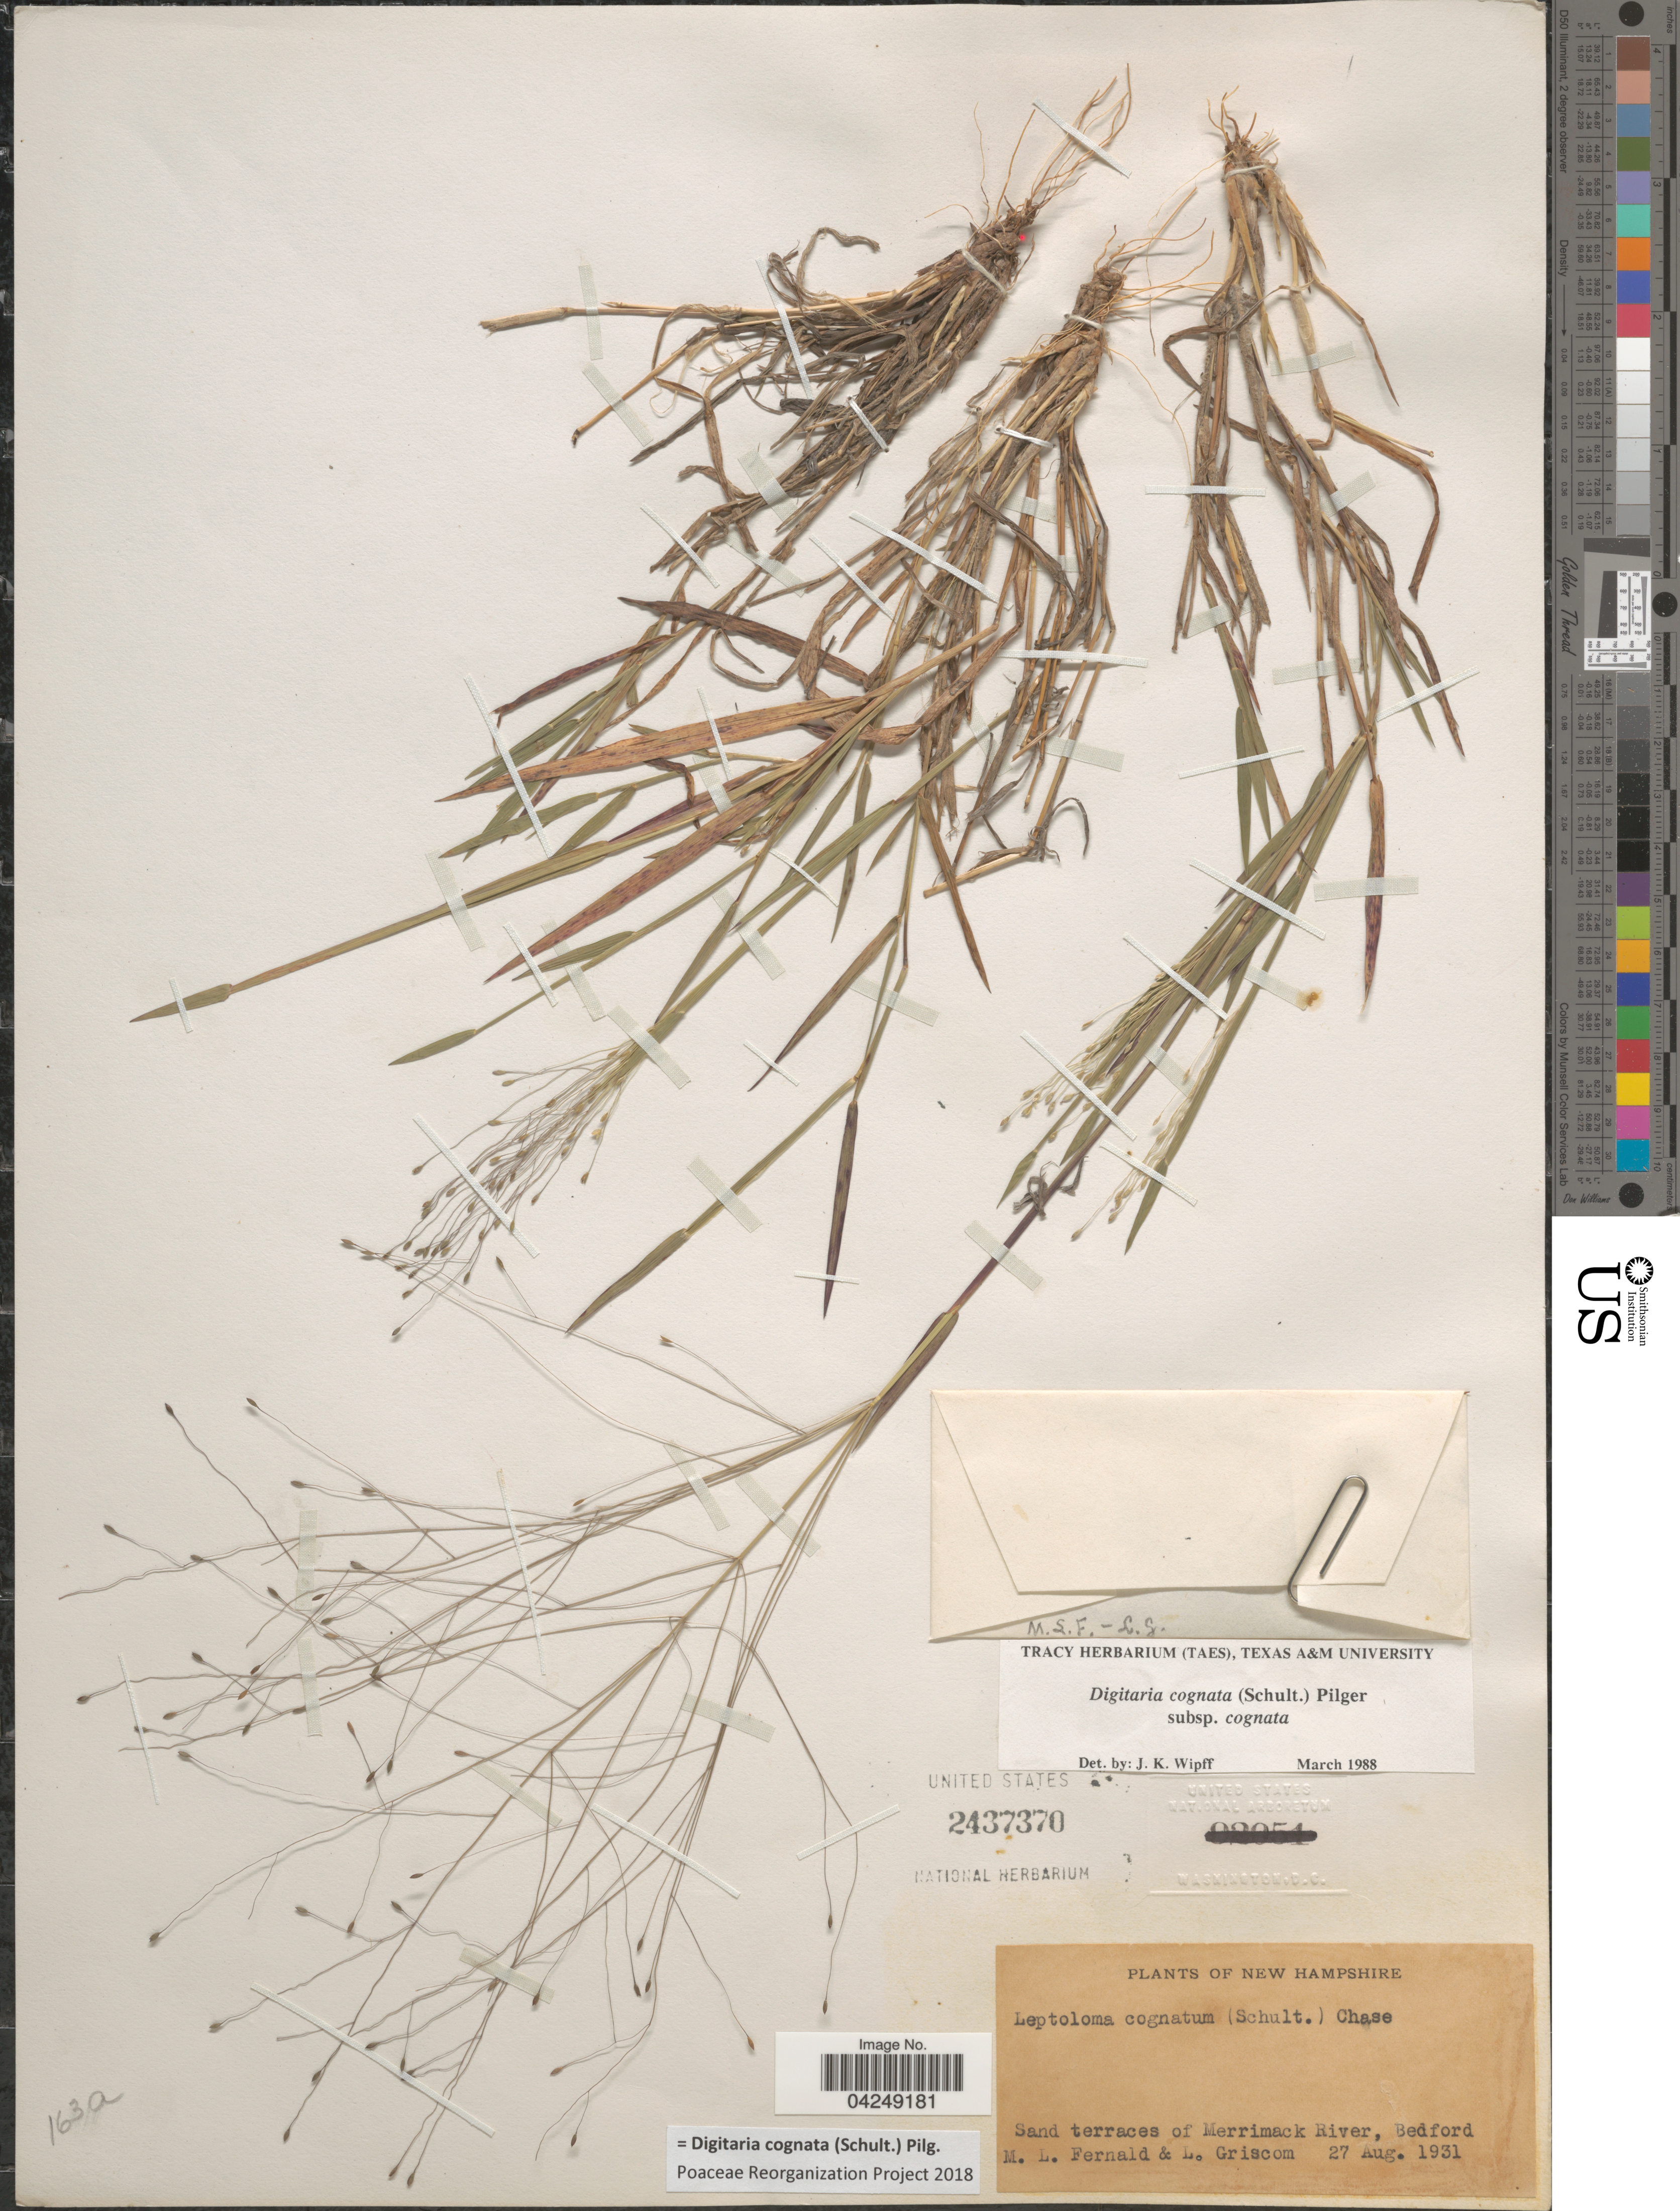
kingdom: Plantae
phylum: Tracheophyta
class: Liliopsida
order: Poales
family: Poaceae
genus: Digitaria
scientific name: Digitaria cognata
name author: (Scult.) Pilg.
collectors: M. L. Fernald & L. Griscom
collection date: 1931-08-27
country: United States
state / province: New Hampshire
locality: Sand terraces of Merrimack River, Bedford.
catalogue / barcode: US 2437370